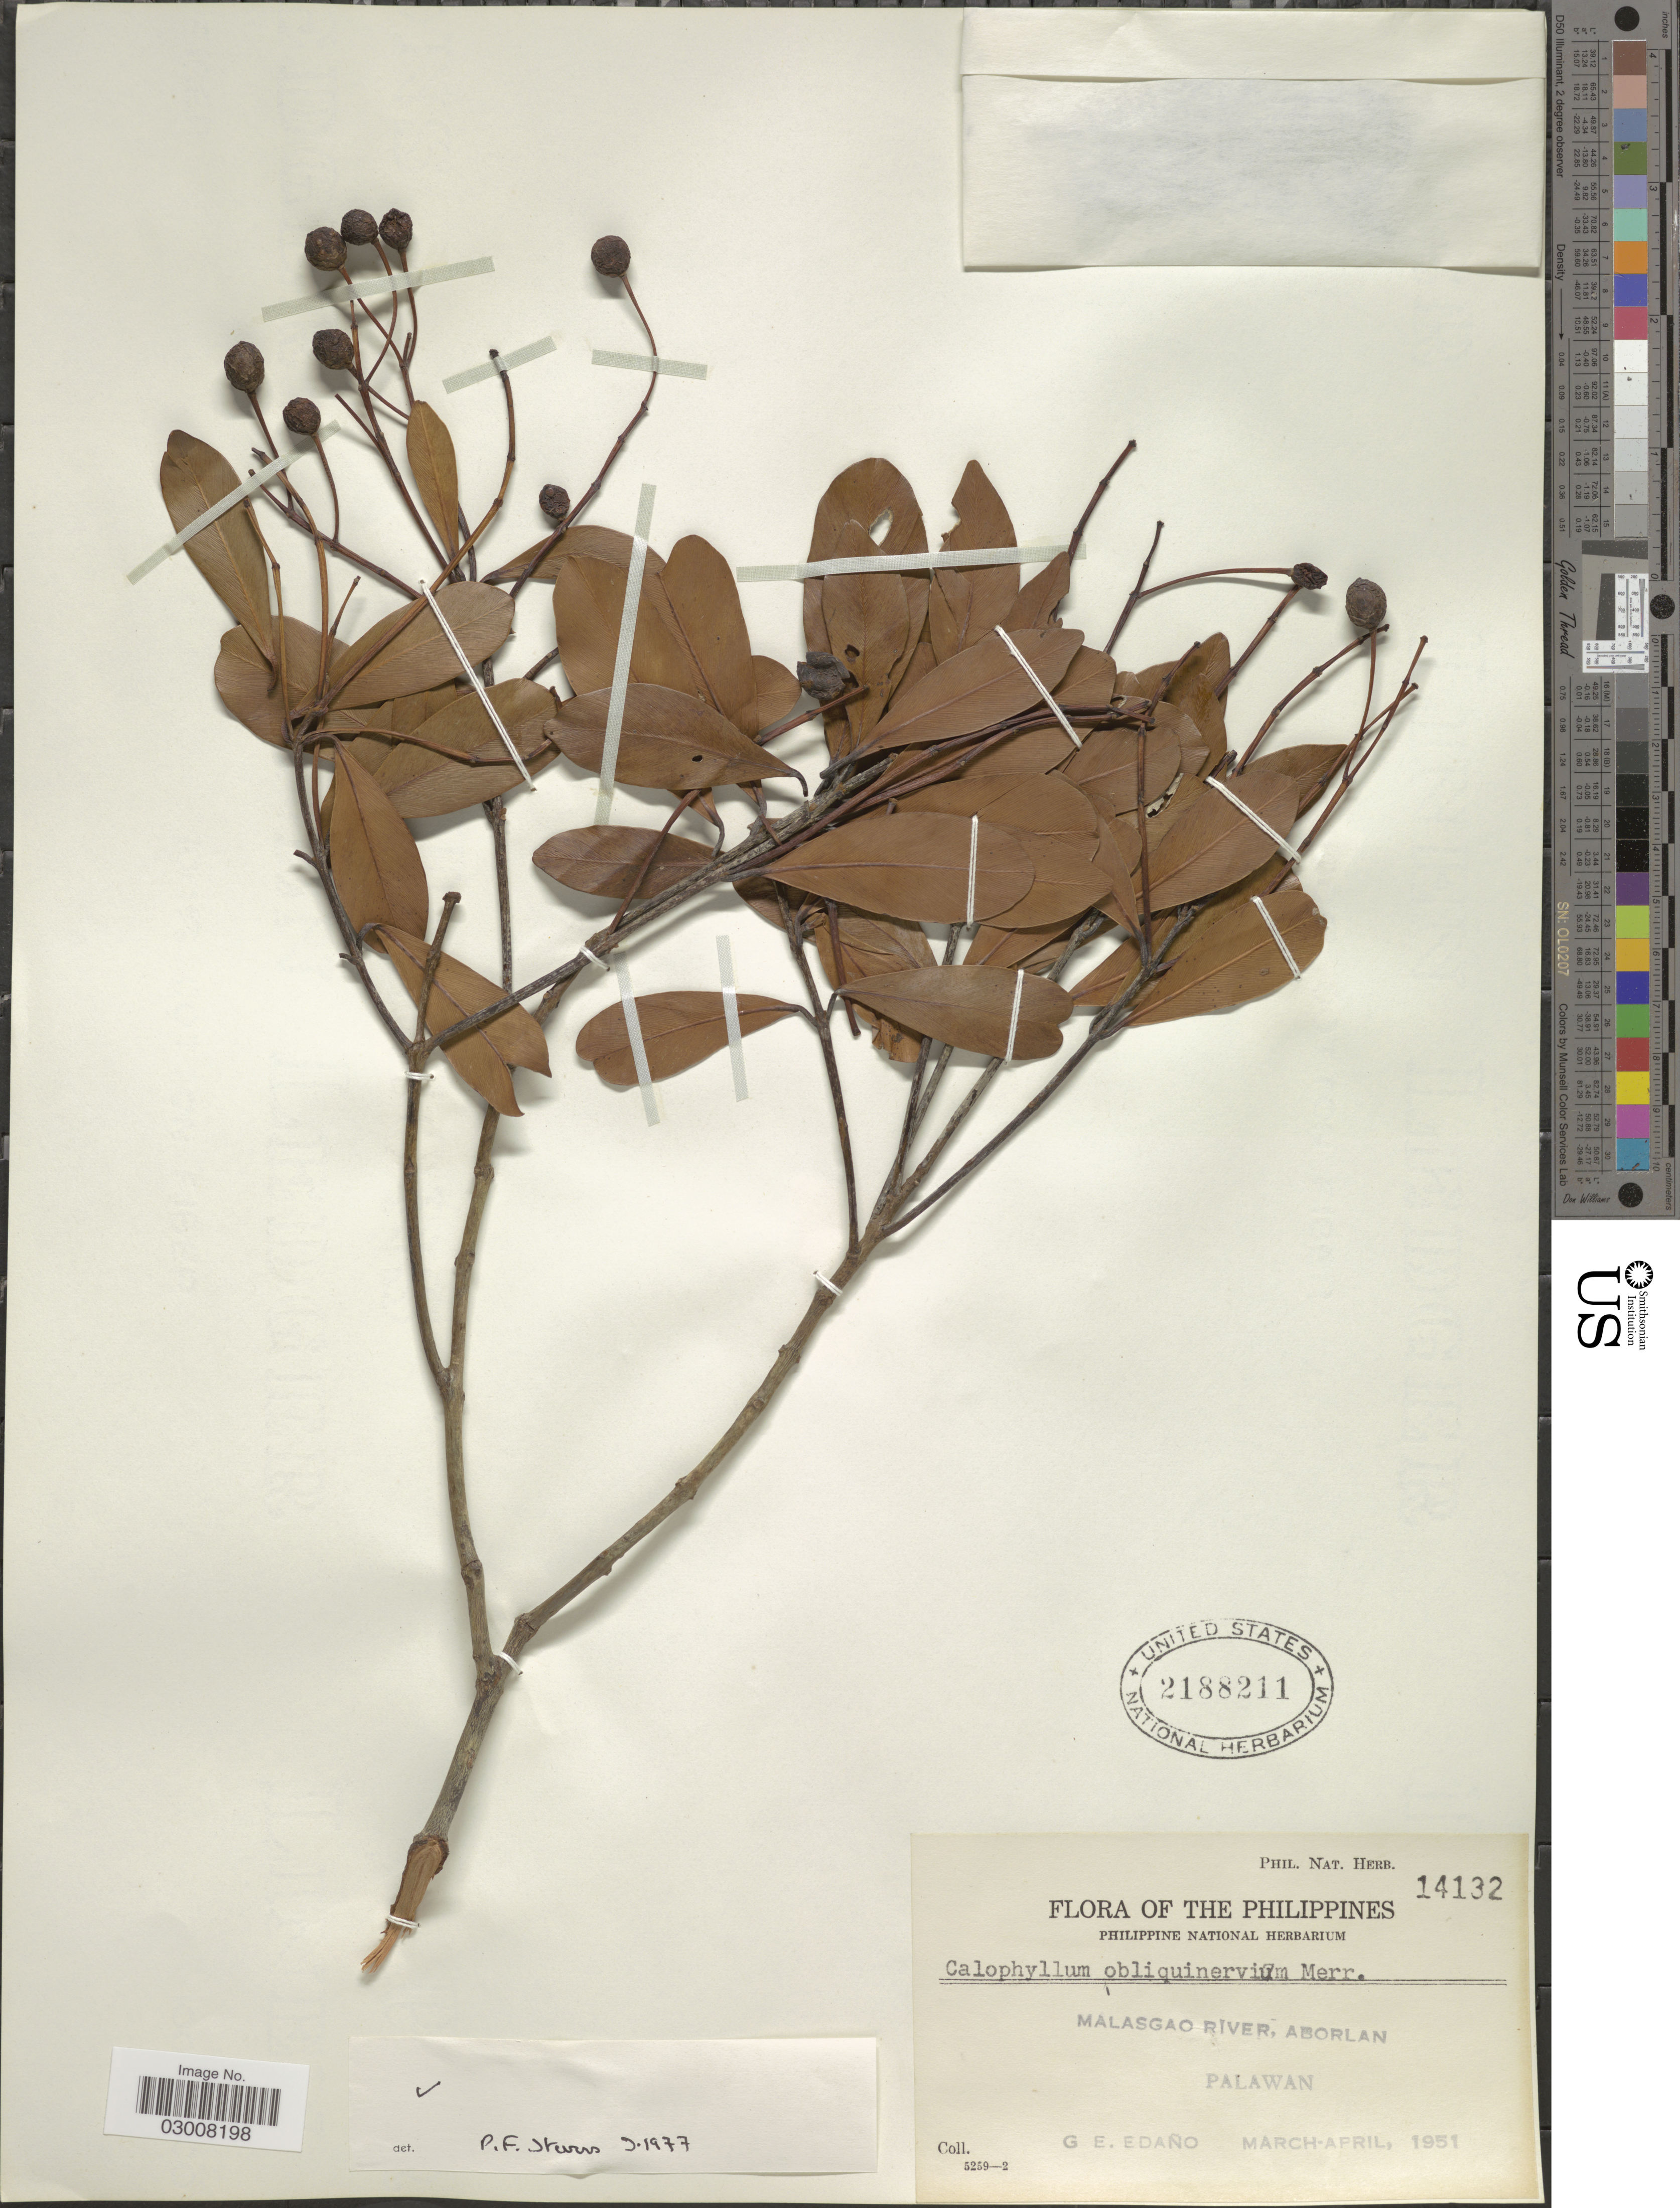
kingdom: Plantae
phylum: Tracheophyta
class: Magnoliopsida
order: Malpighiales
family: Calophyllaceae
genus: Calophyllum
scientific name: Calophyllum obliquinervium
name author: Merr.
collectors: G. E. Edaño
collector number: Phil. Nat. Herb. 14132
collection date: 1951-03/1951-04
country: Philippines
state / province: Mimaropa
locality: Malasgao River, Aborlan, Palawan.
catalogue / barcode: US 2188211